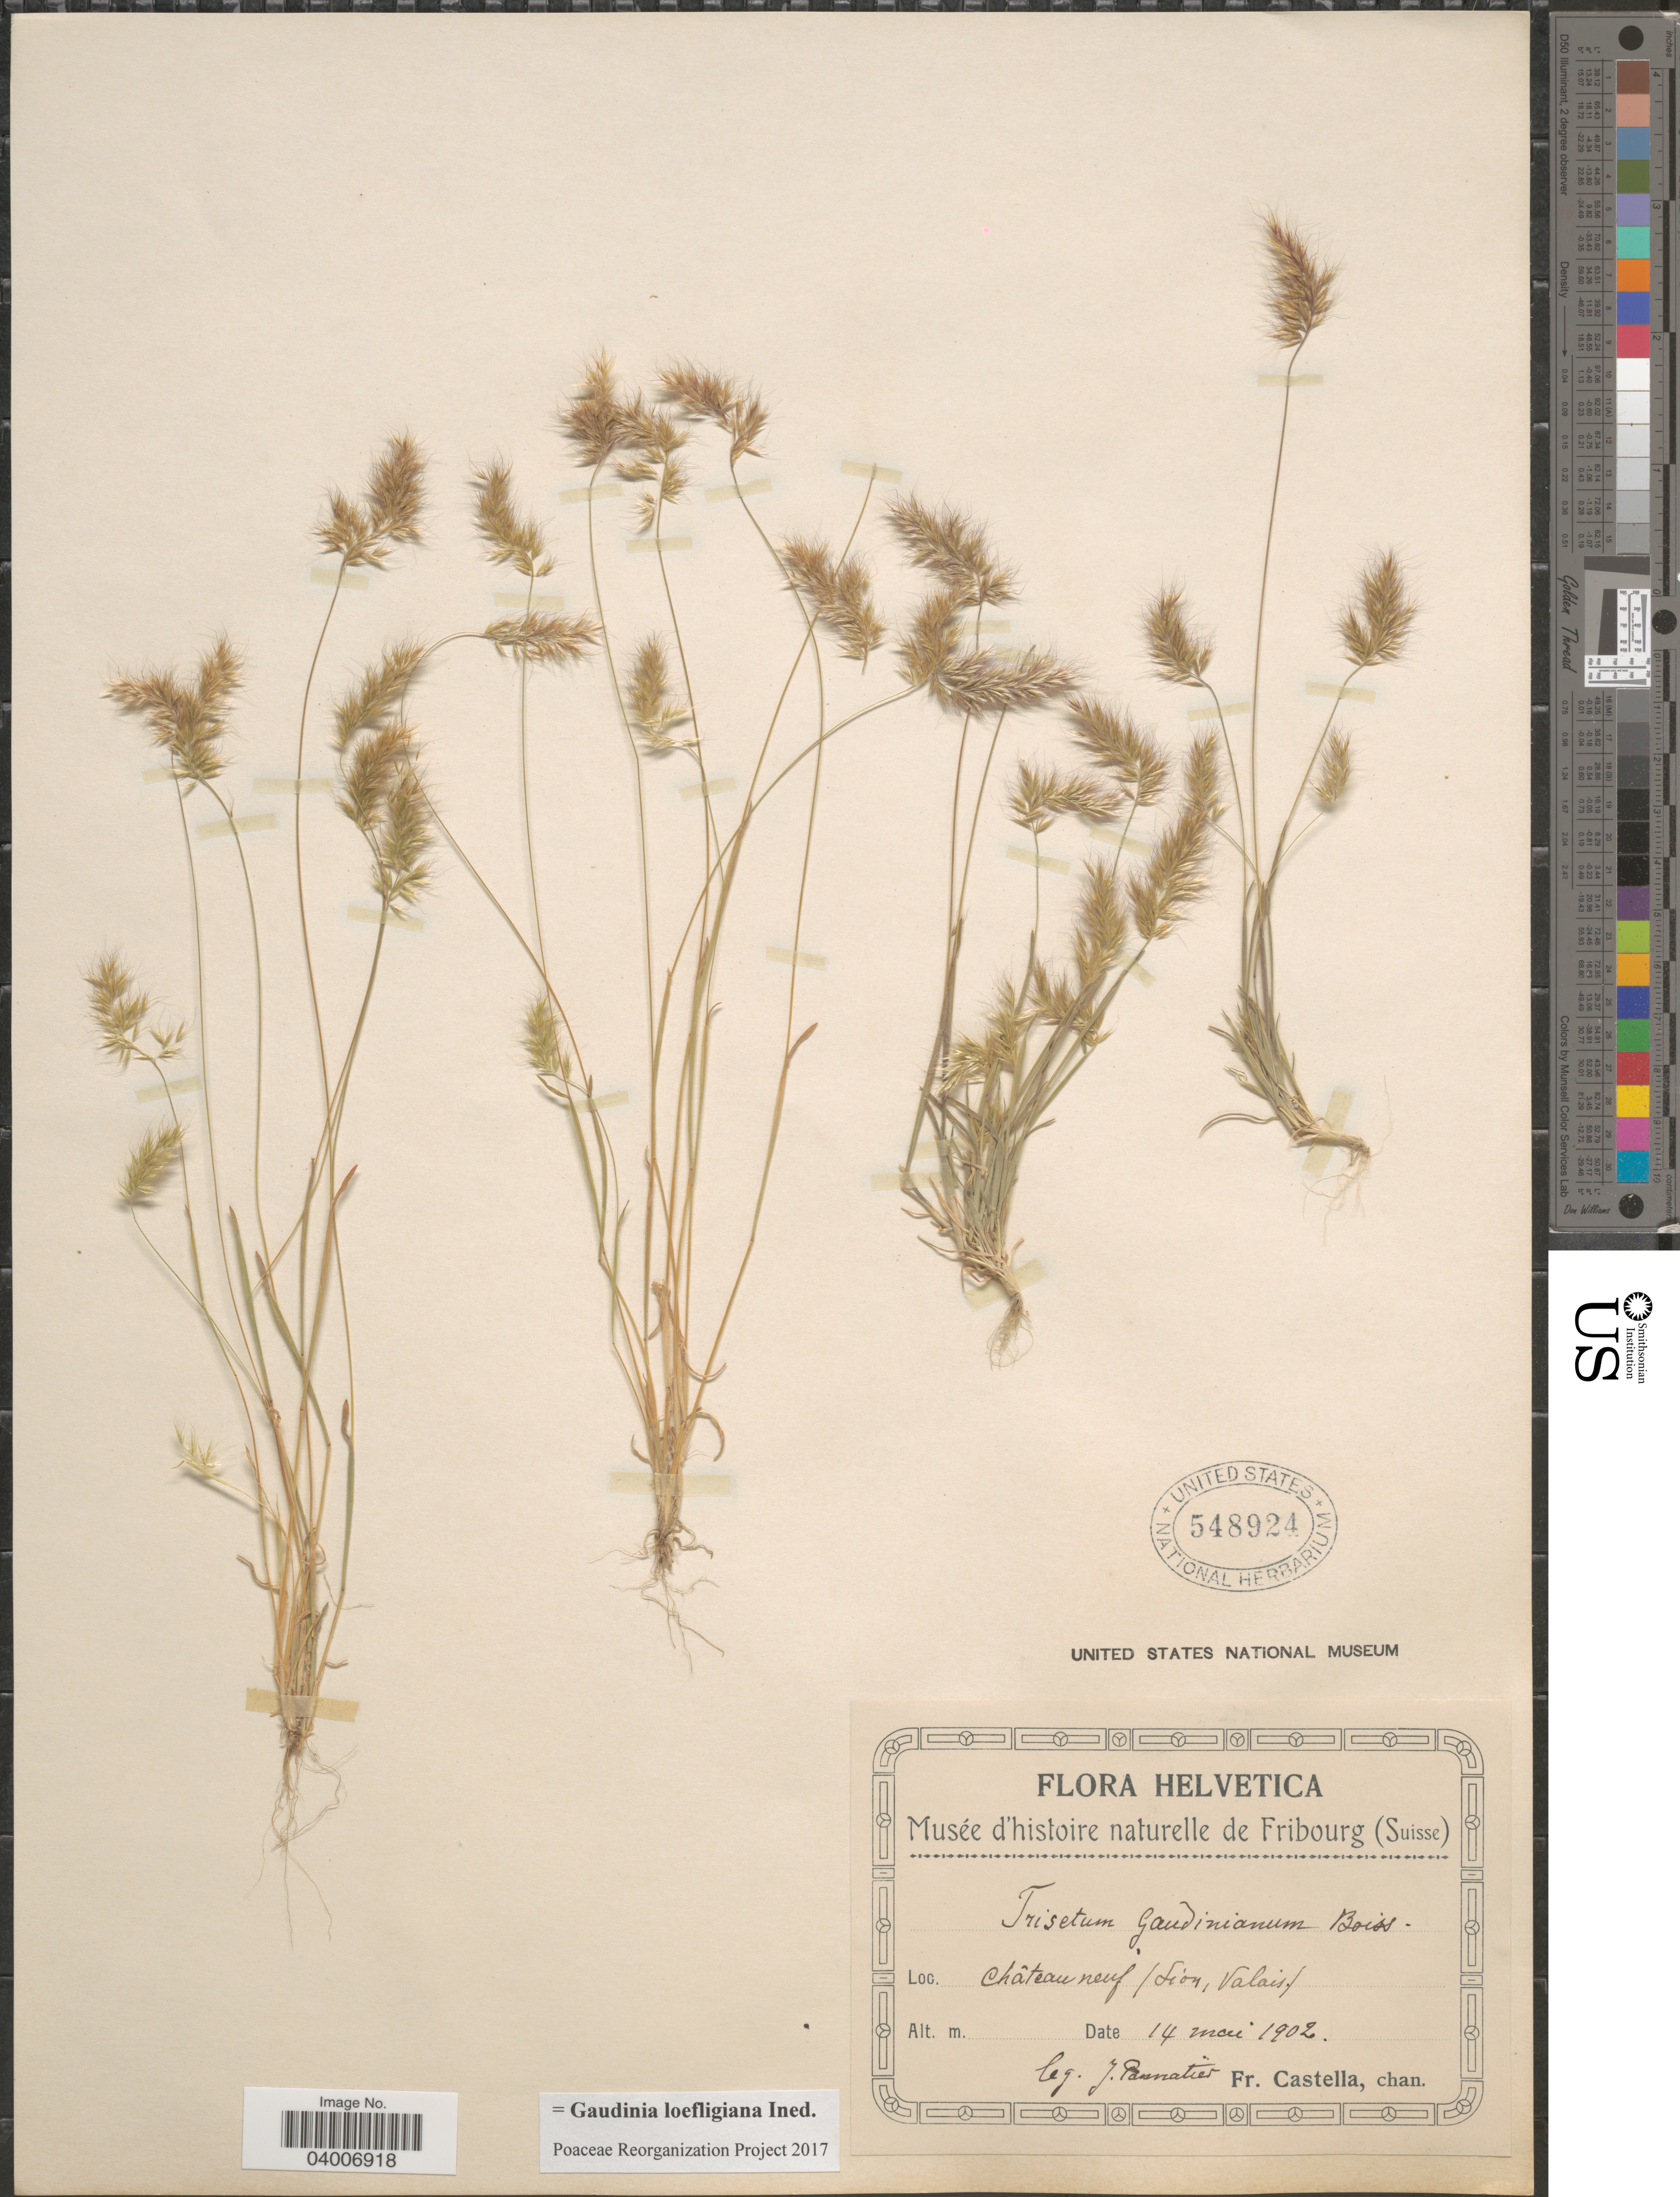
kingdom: Plantae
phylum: Tracheophyta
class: Liliopsida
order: Poales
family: Poaceae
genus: Gaudinia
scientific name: Gaudinia loefligiana ined.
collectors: J. Pannatier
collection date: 1902-05-14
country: Switzerland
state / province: Valais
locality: Helvetica. Château neuf (Sion, Valais).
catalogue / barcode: US 548924